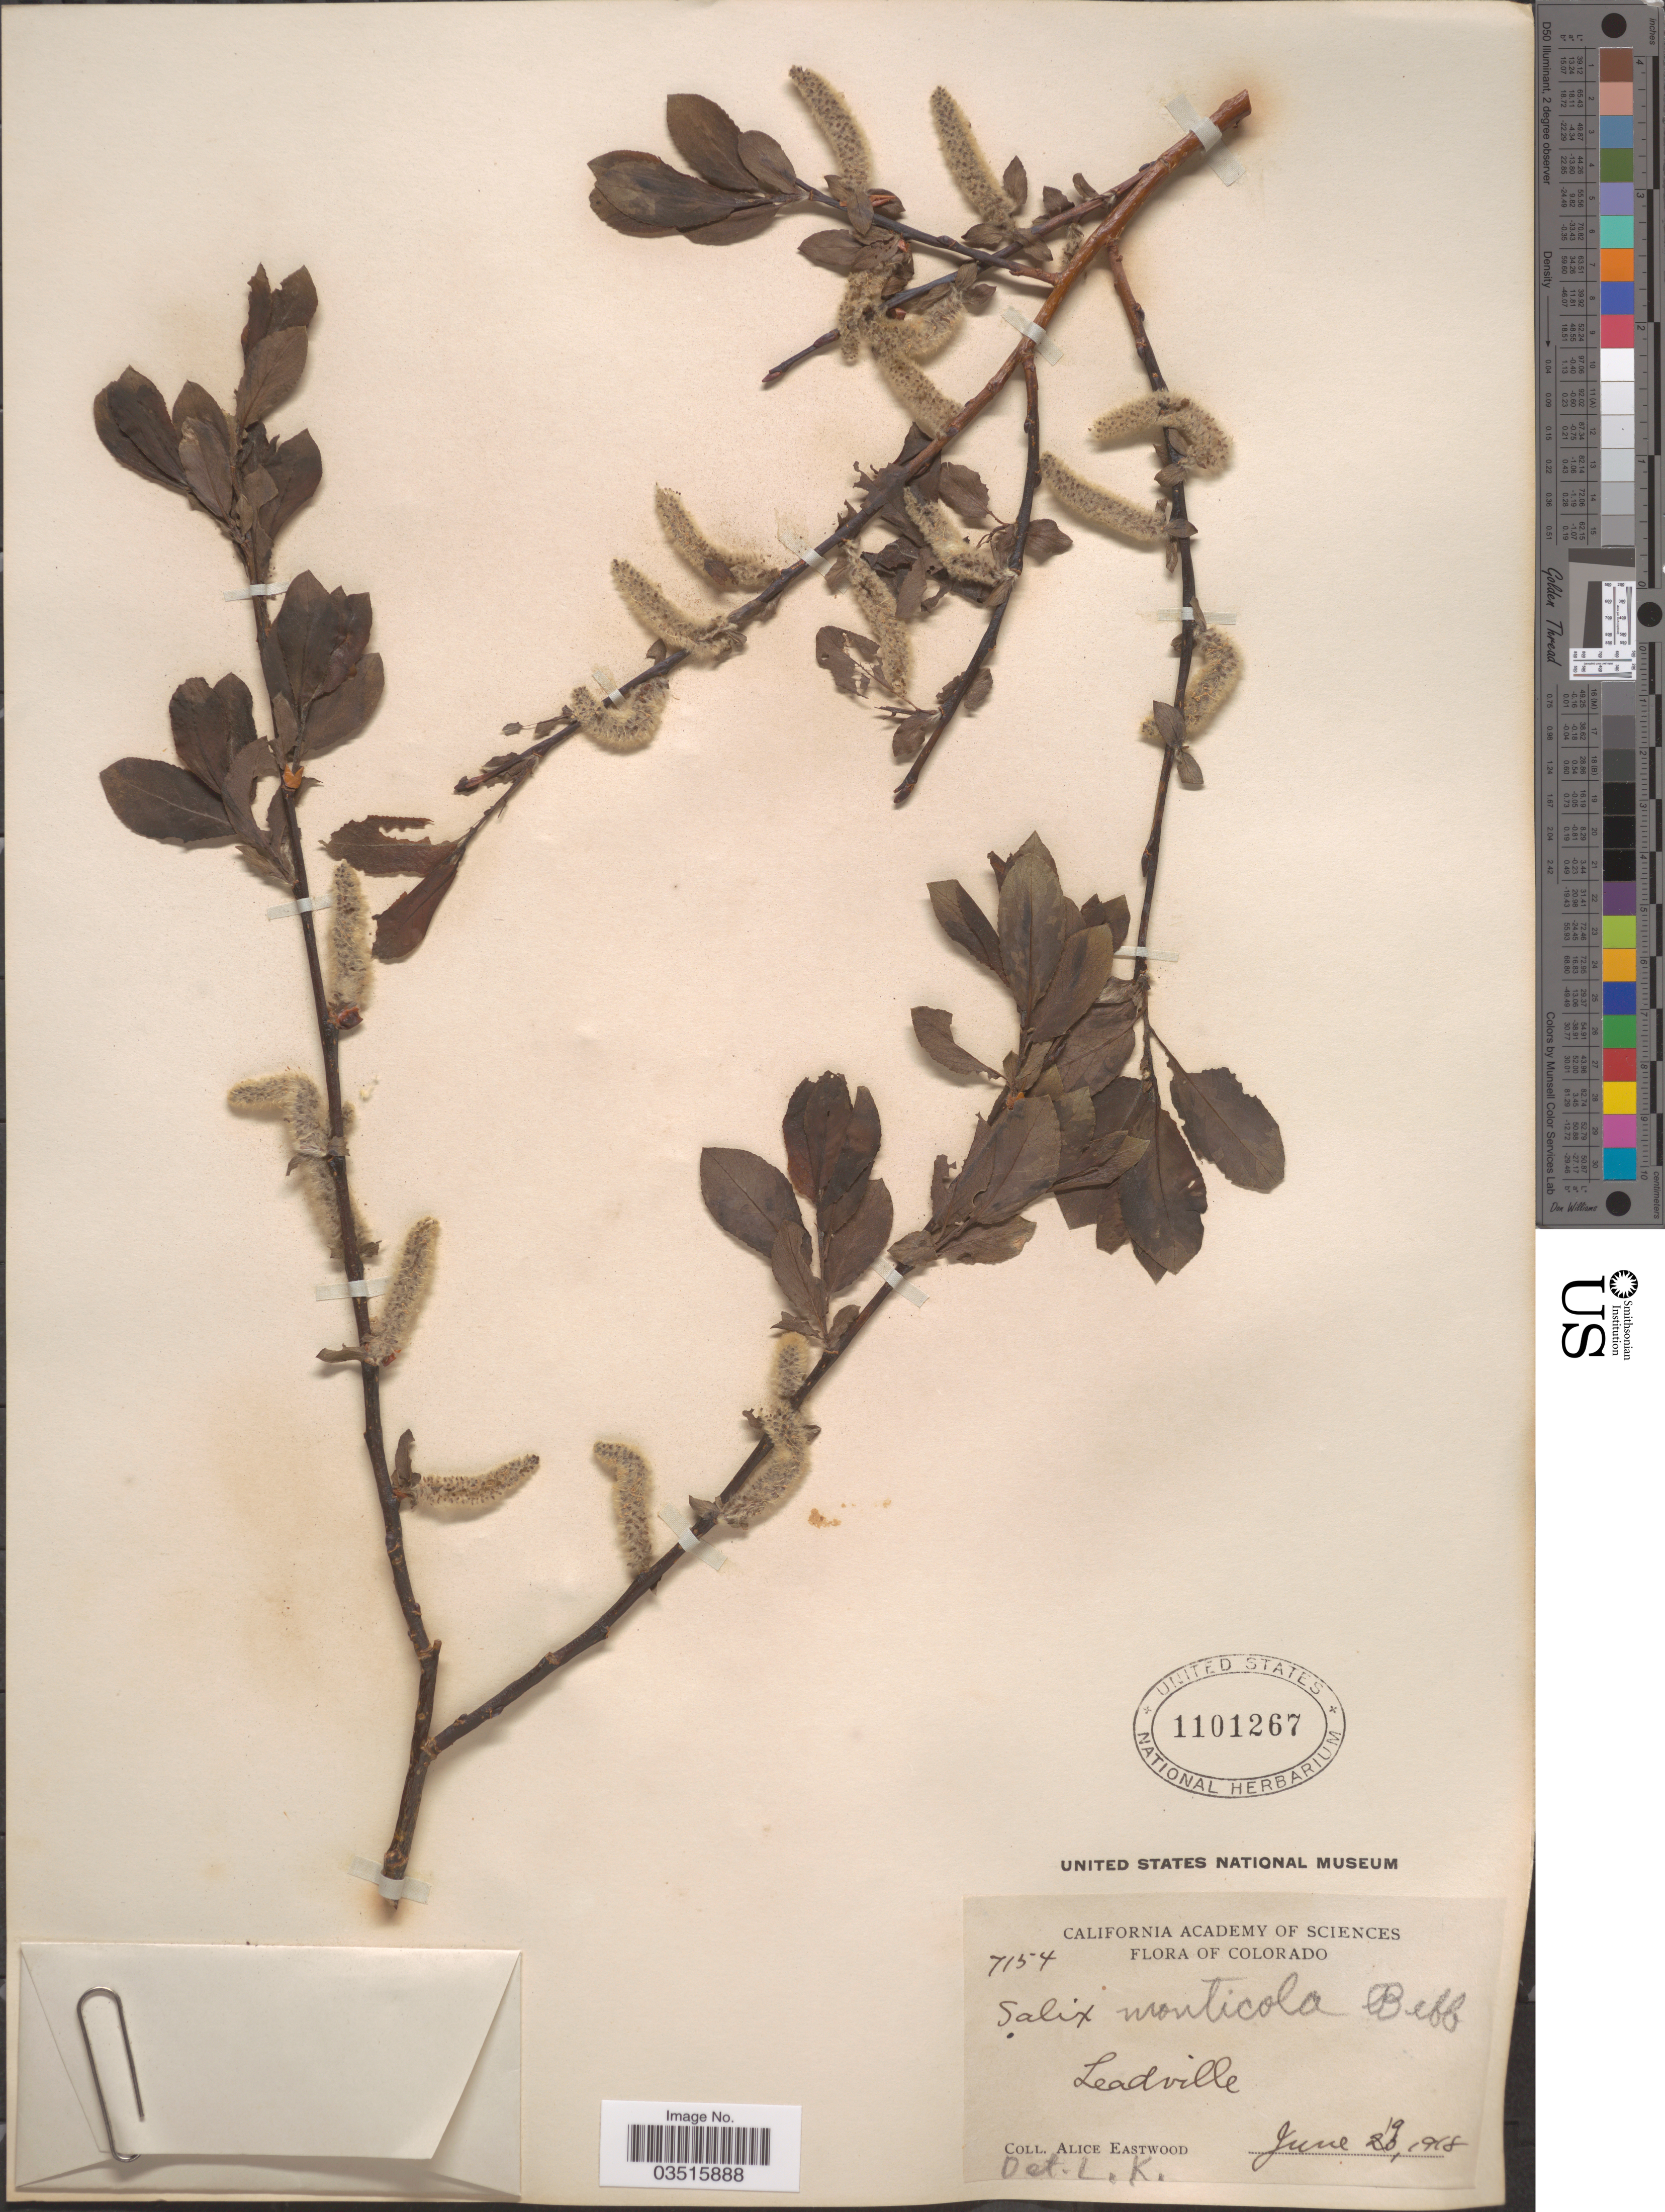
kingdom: Plantae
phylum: Tracheophyta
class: Magnoliopsida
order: Malpighiales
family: Salicaceae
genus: Salix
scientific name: Salix monticola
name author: Bebb.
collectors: A. Eastwood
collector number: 7154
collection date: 1918-06-19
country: United States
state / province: Colorado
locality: Leadville.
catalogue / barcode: US 1101267